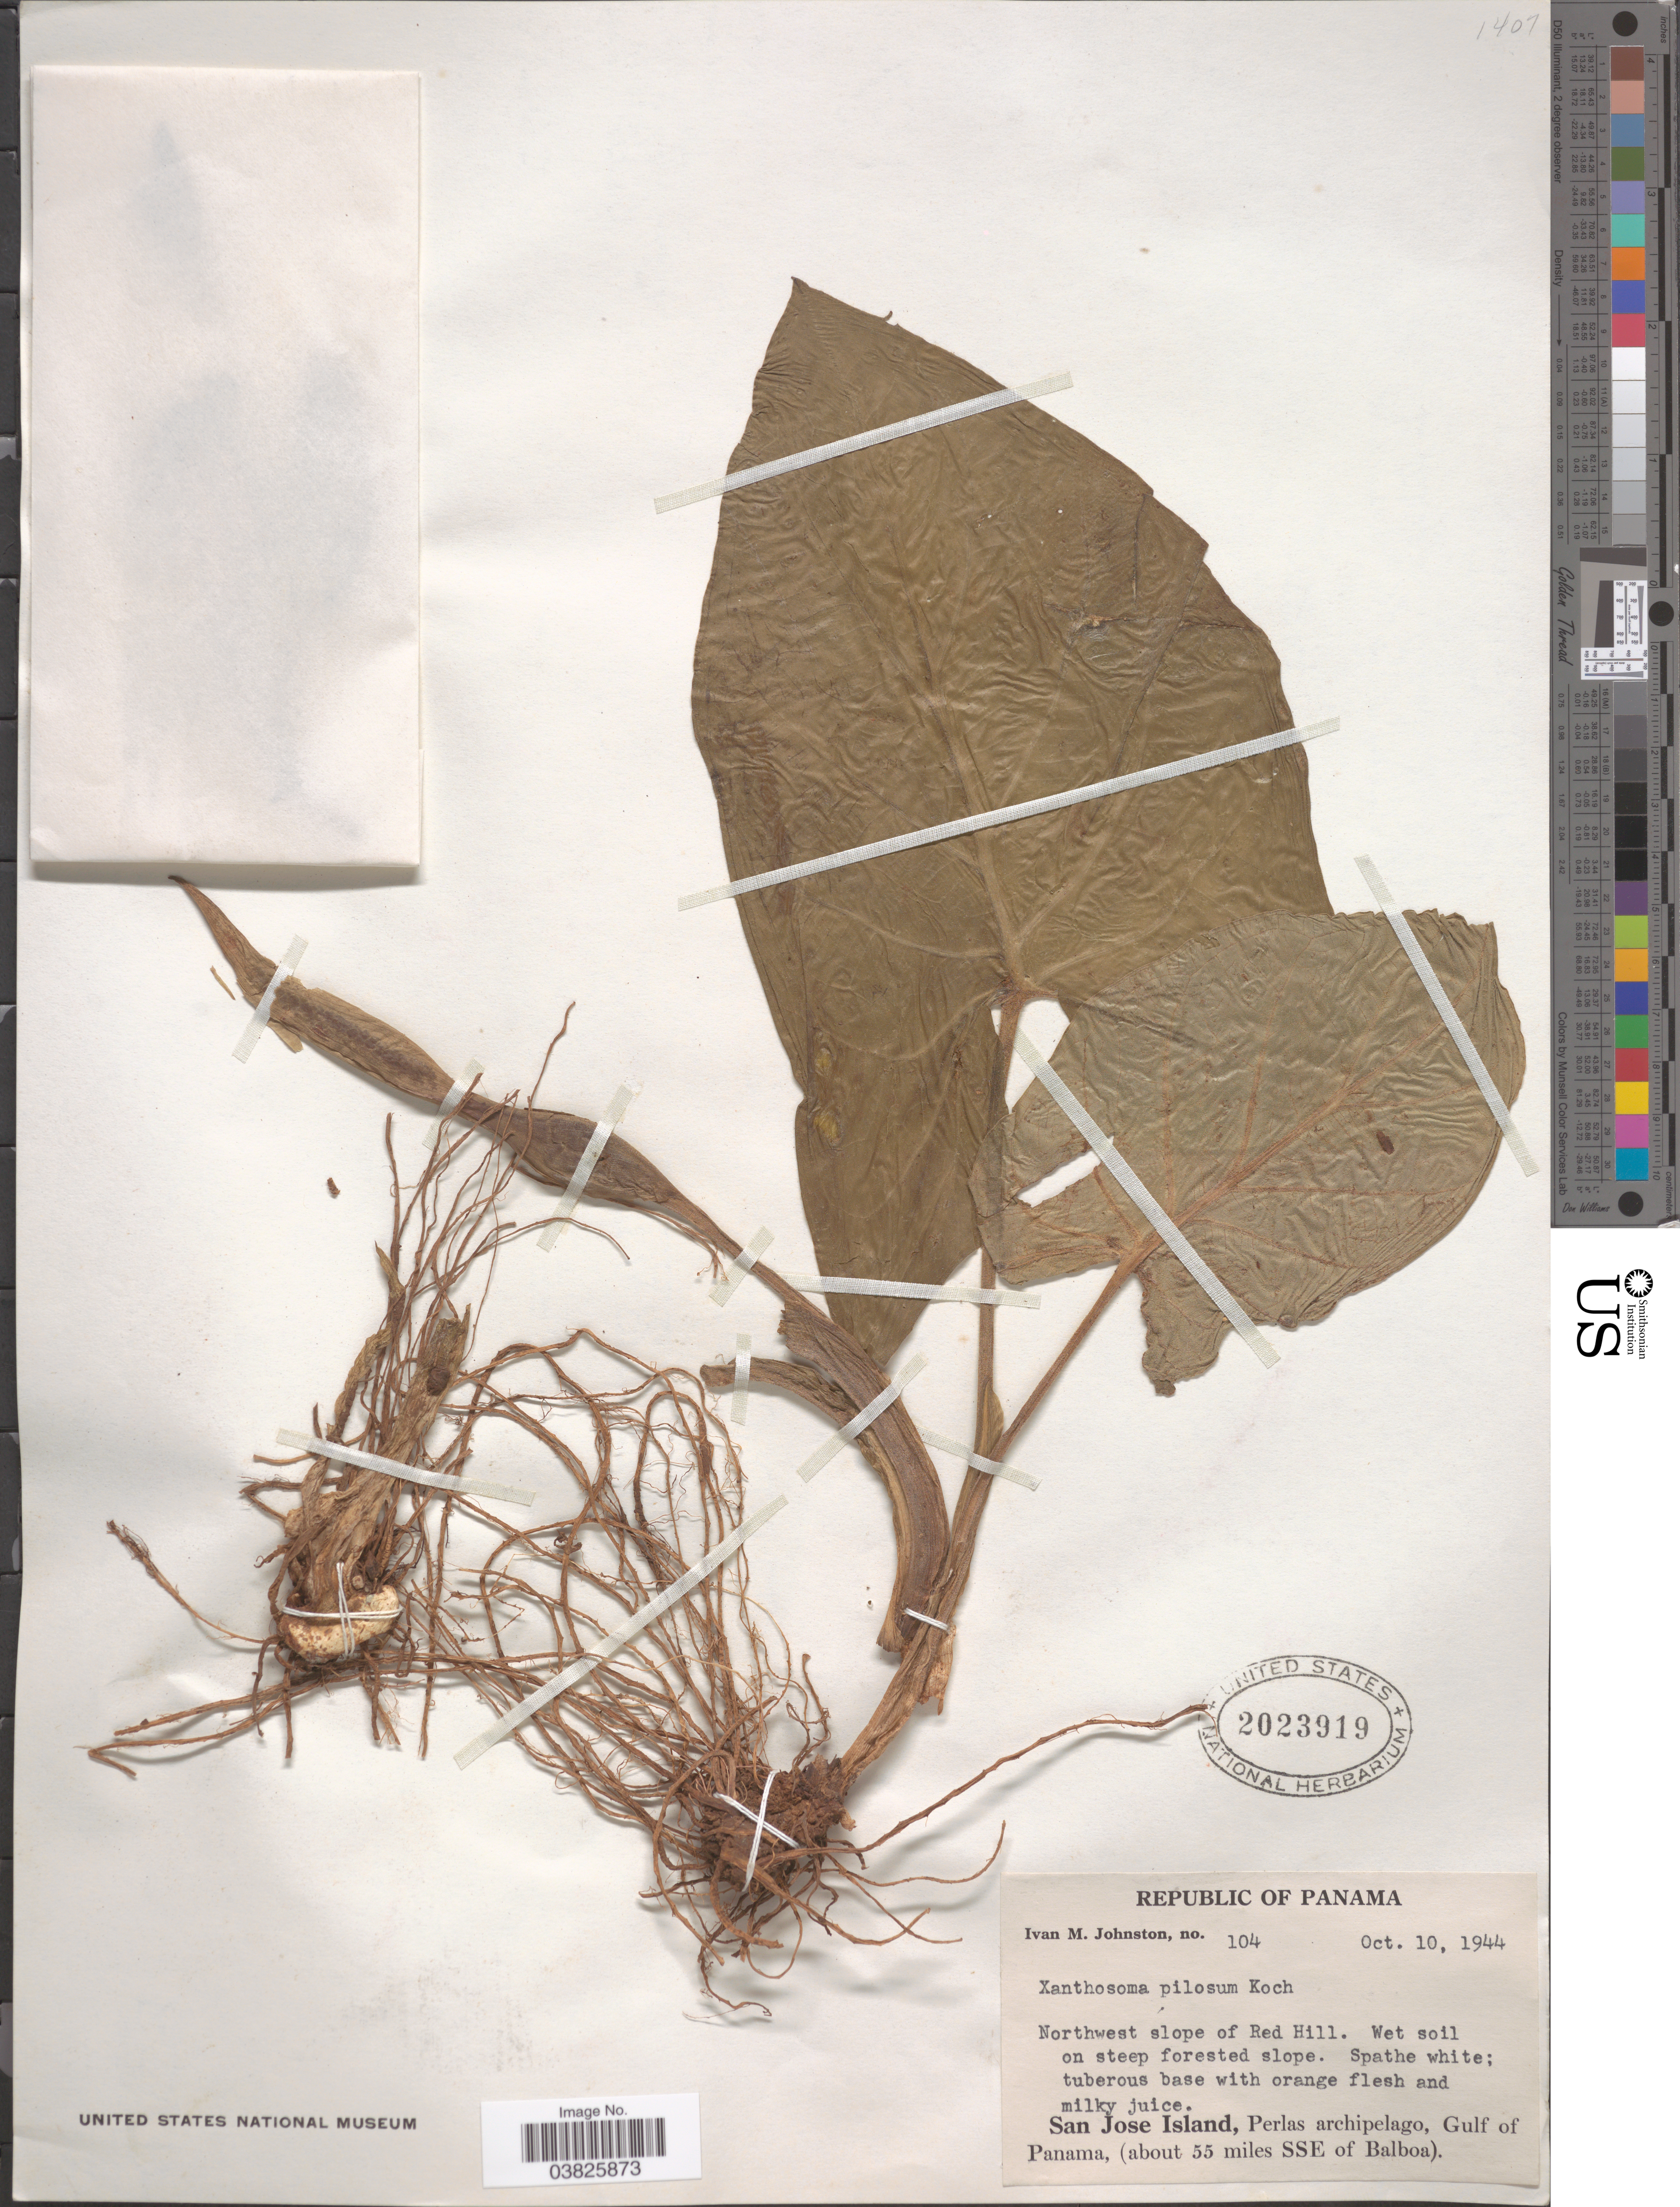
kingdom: Plantae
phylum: Tracheophyta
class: Liliopsida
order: Alismatales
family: Araceae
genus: Xanthosoma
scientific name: Xanthosoma pilosum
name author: K. Koch & Augustin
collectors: I.M. Johnston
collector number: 104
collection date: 1944-10-10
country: Panama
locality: Northwest slope of Red Hill. San Jose Island, Perlas archipelago, Gulf of Panama, (about 55 miles SSE of Balboa).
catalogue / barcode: US 2023919